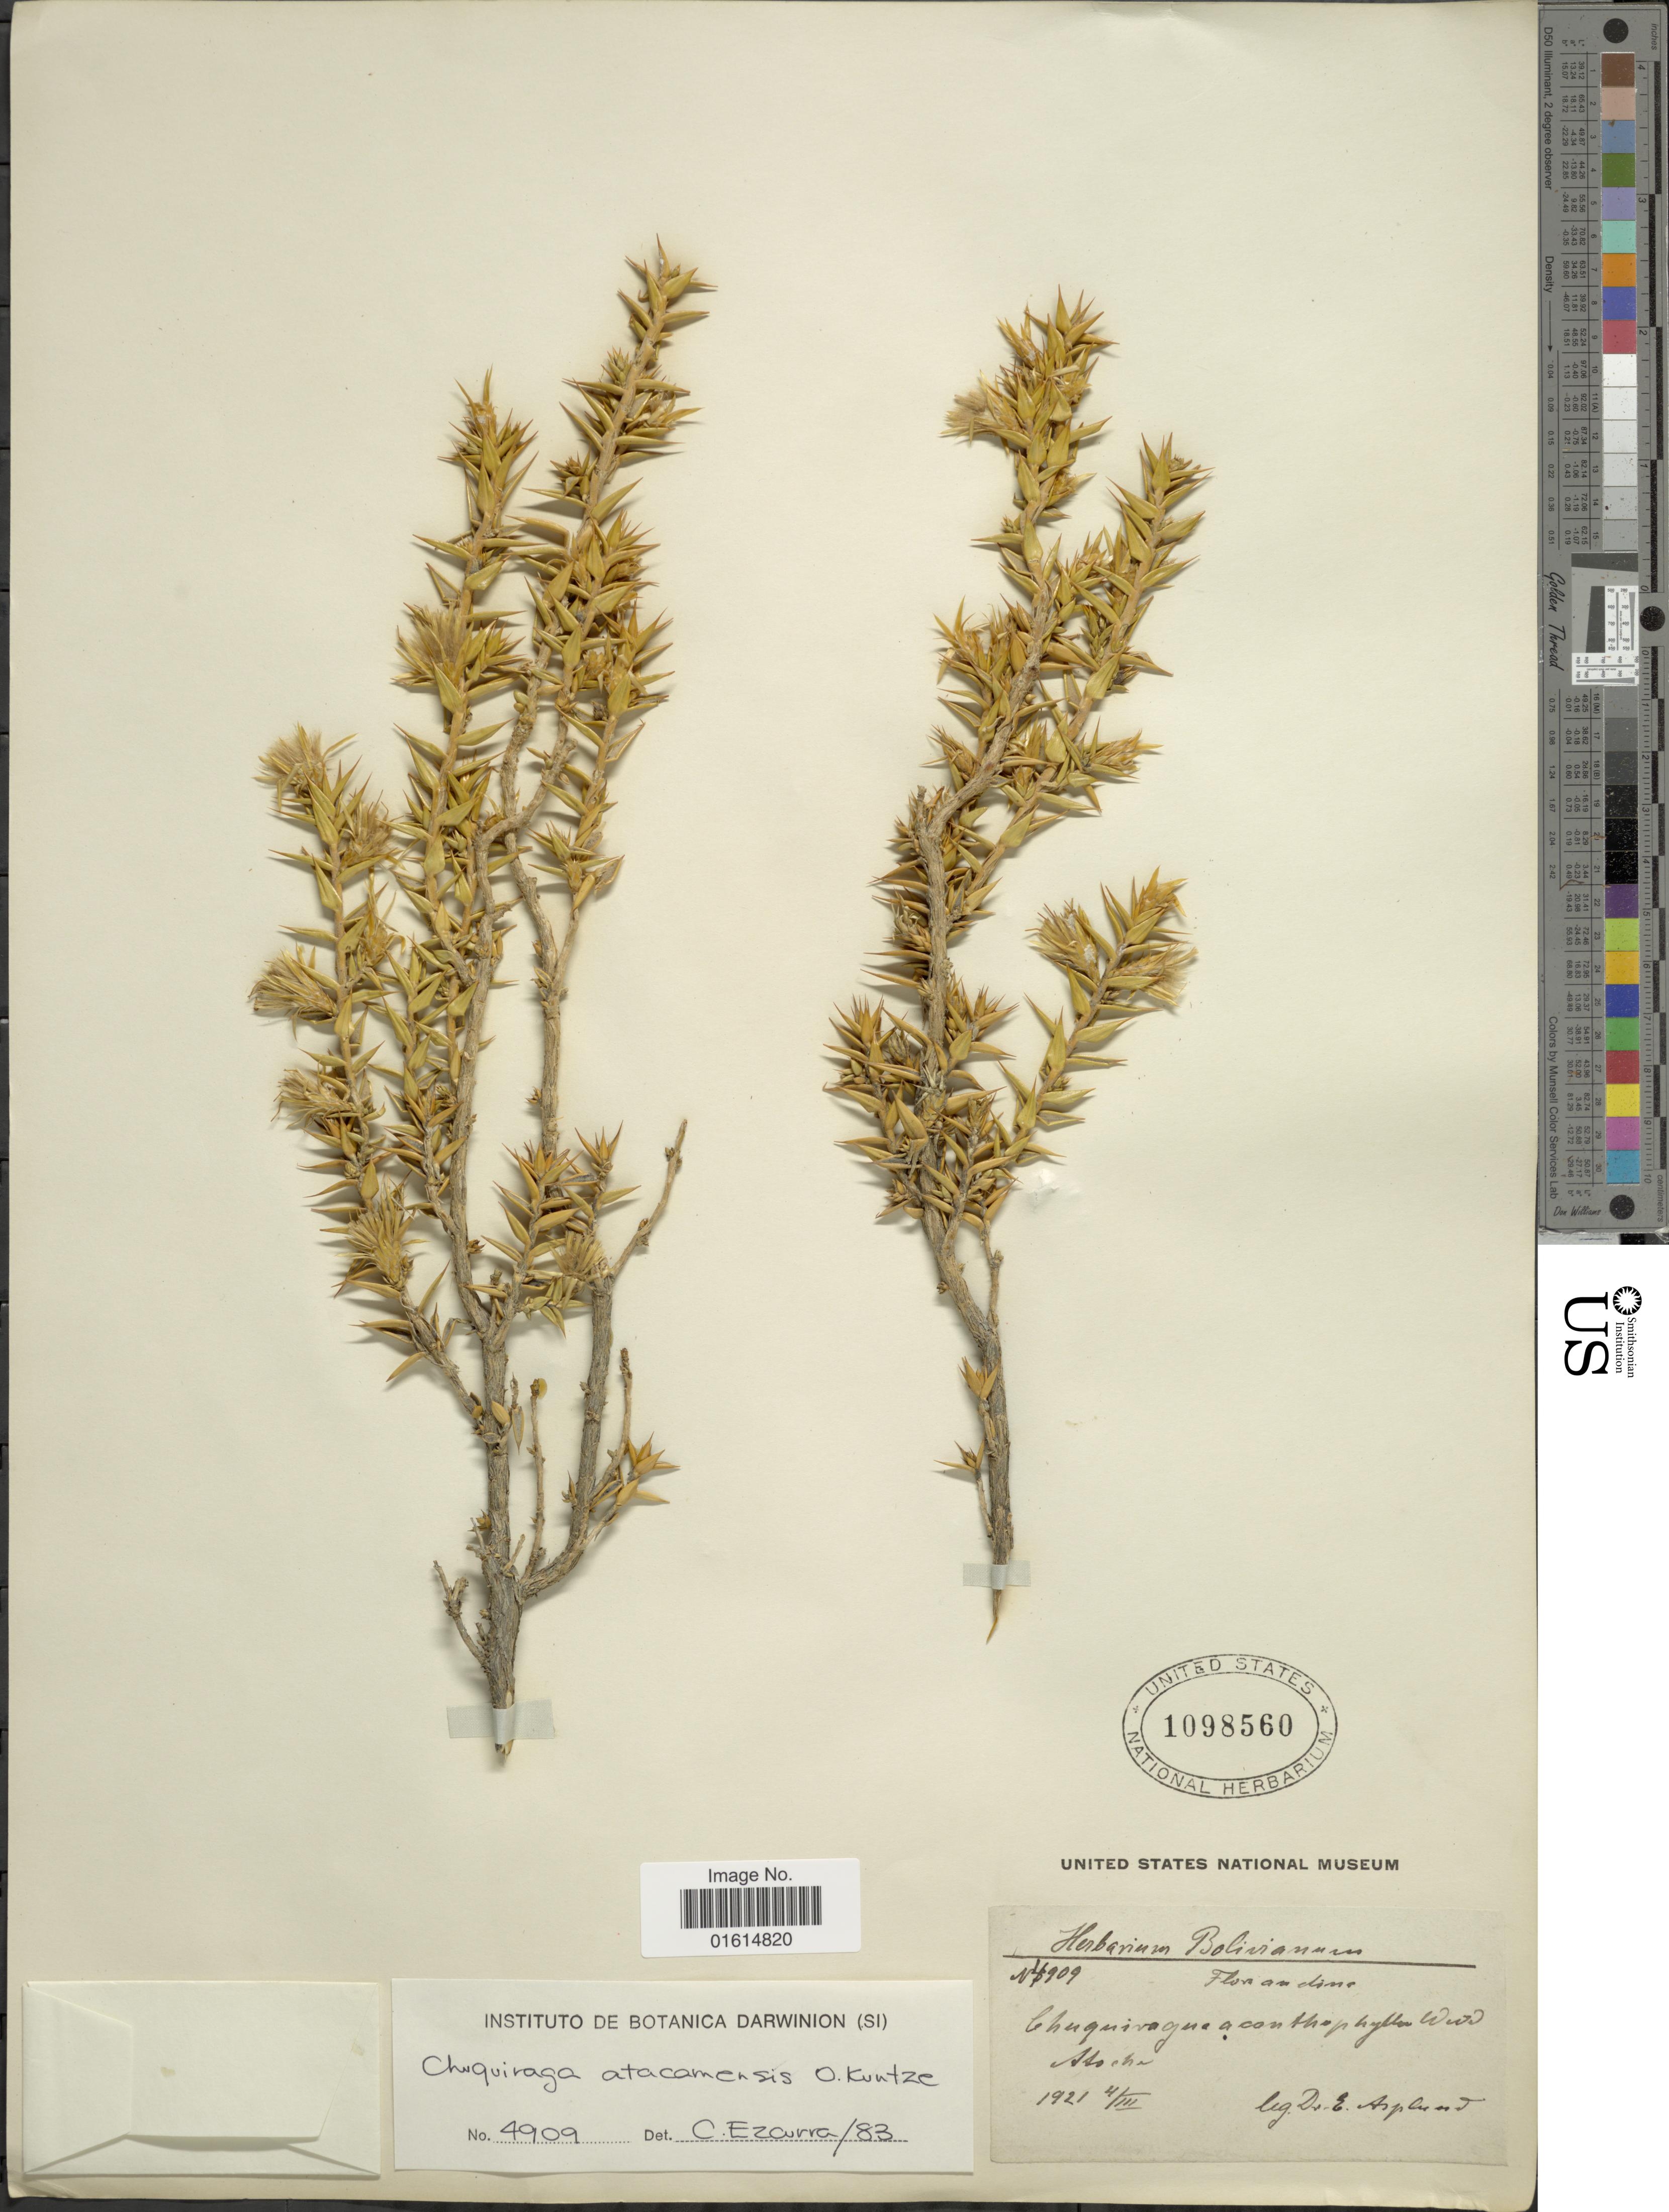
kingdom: Plantae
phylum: Tracheophyta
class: Magnoliopsida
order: Asterales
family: Asteraceae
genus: Chuquiraga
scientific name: Chuquiraga atacamensis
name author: Kuntze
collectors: E. Asplund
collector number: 4909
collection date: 1921-03-04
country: Bolivia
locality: Atocha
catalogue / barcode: US 1098560